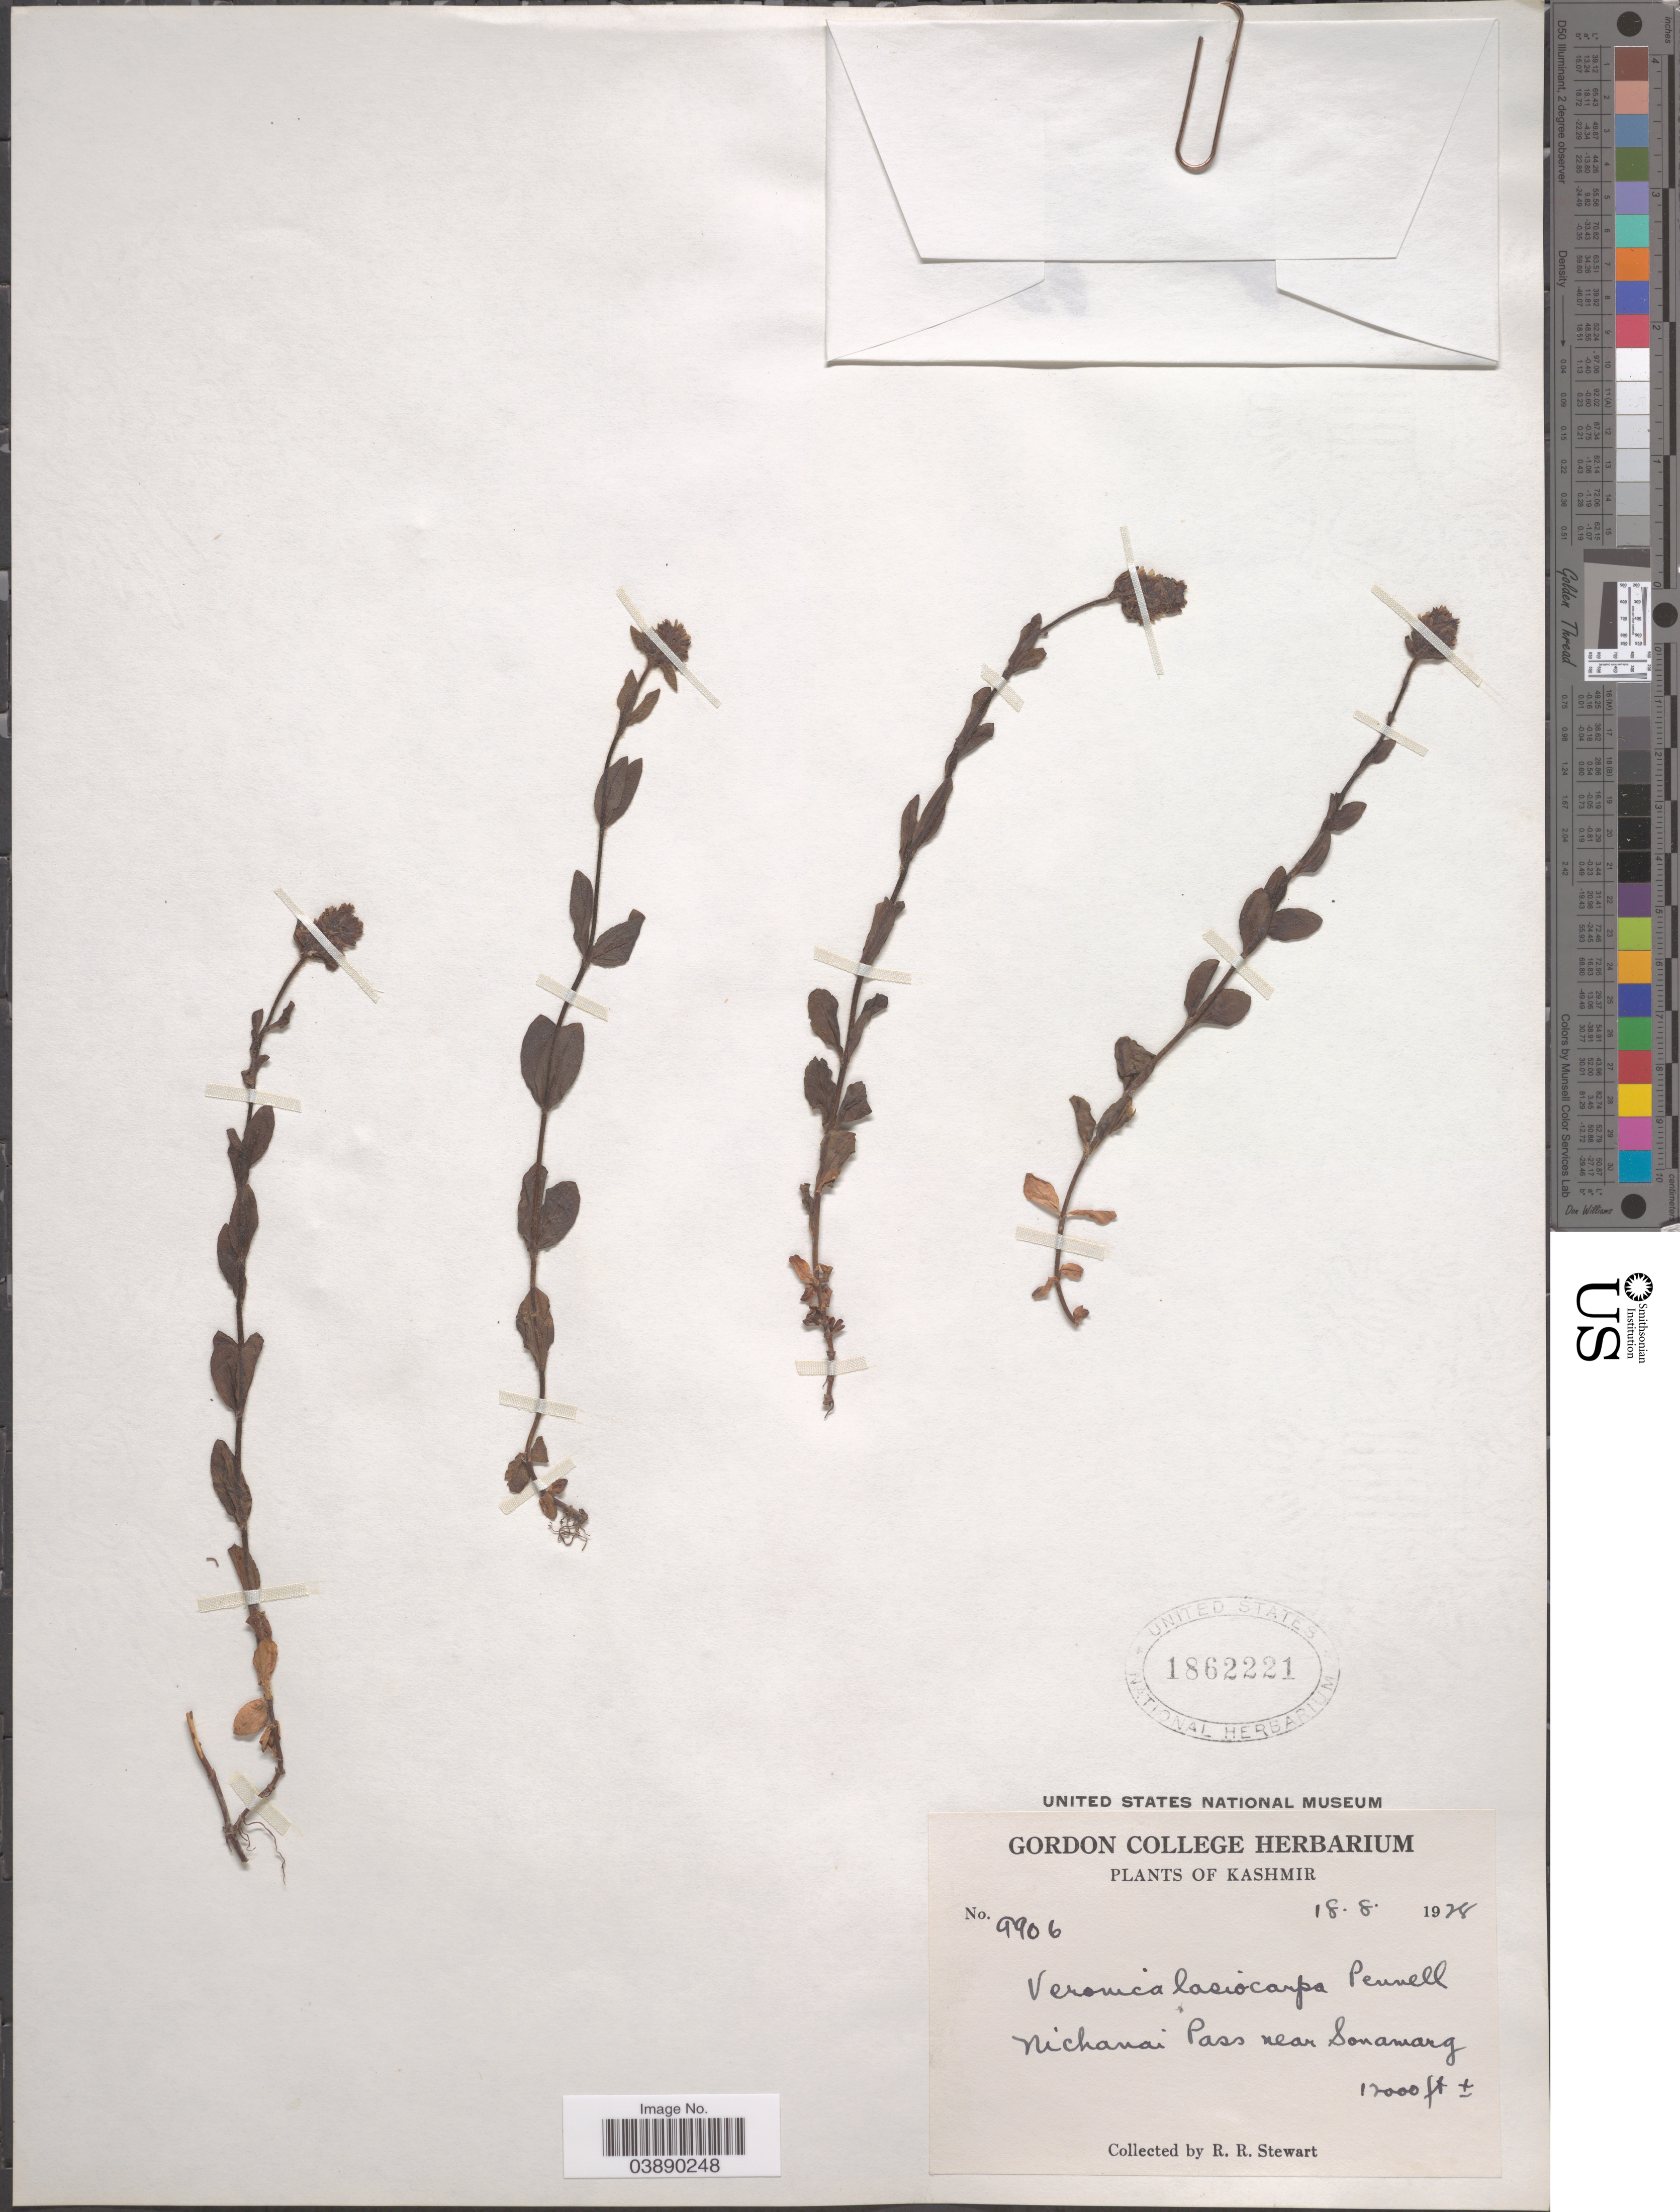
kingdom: Plantae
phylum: Tracheophyta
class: Magnoliopsida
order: Lamiales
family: Plantaginaceae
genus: Veronica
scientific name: Veronica lasiocarpa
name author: Pennell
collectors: R. Stewart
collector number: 9906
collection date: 1928-08-18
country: India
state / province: Jammu and Kashmir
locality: Kashmir. Nichanai Pass near Sonamarg.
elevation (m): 3658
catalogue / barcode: US 1862221